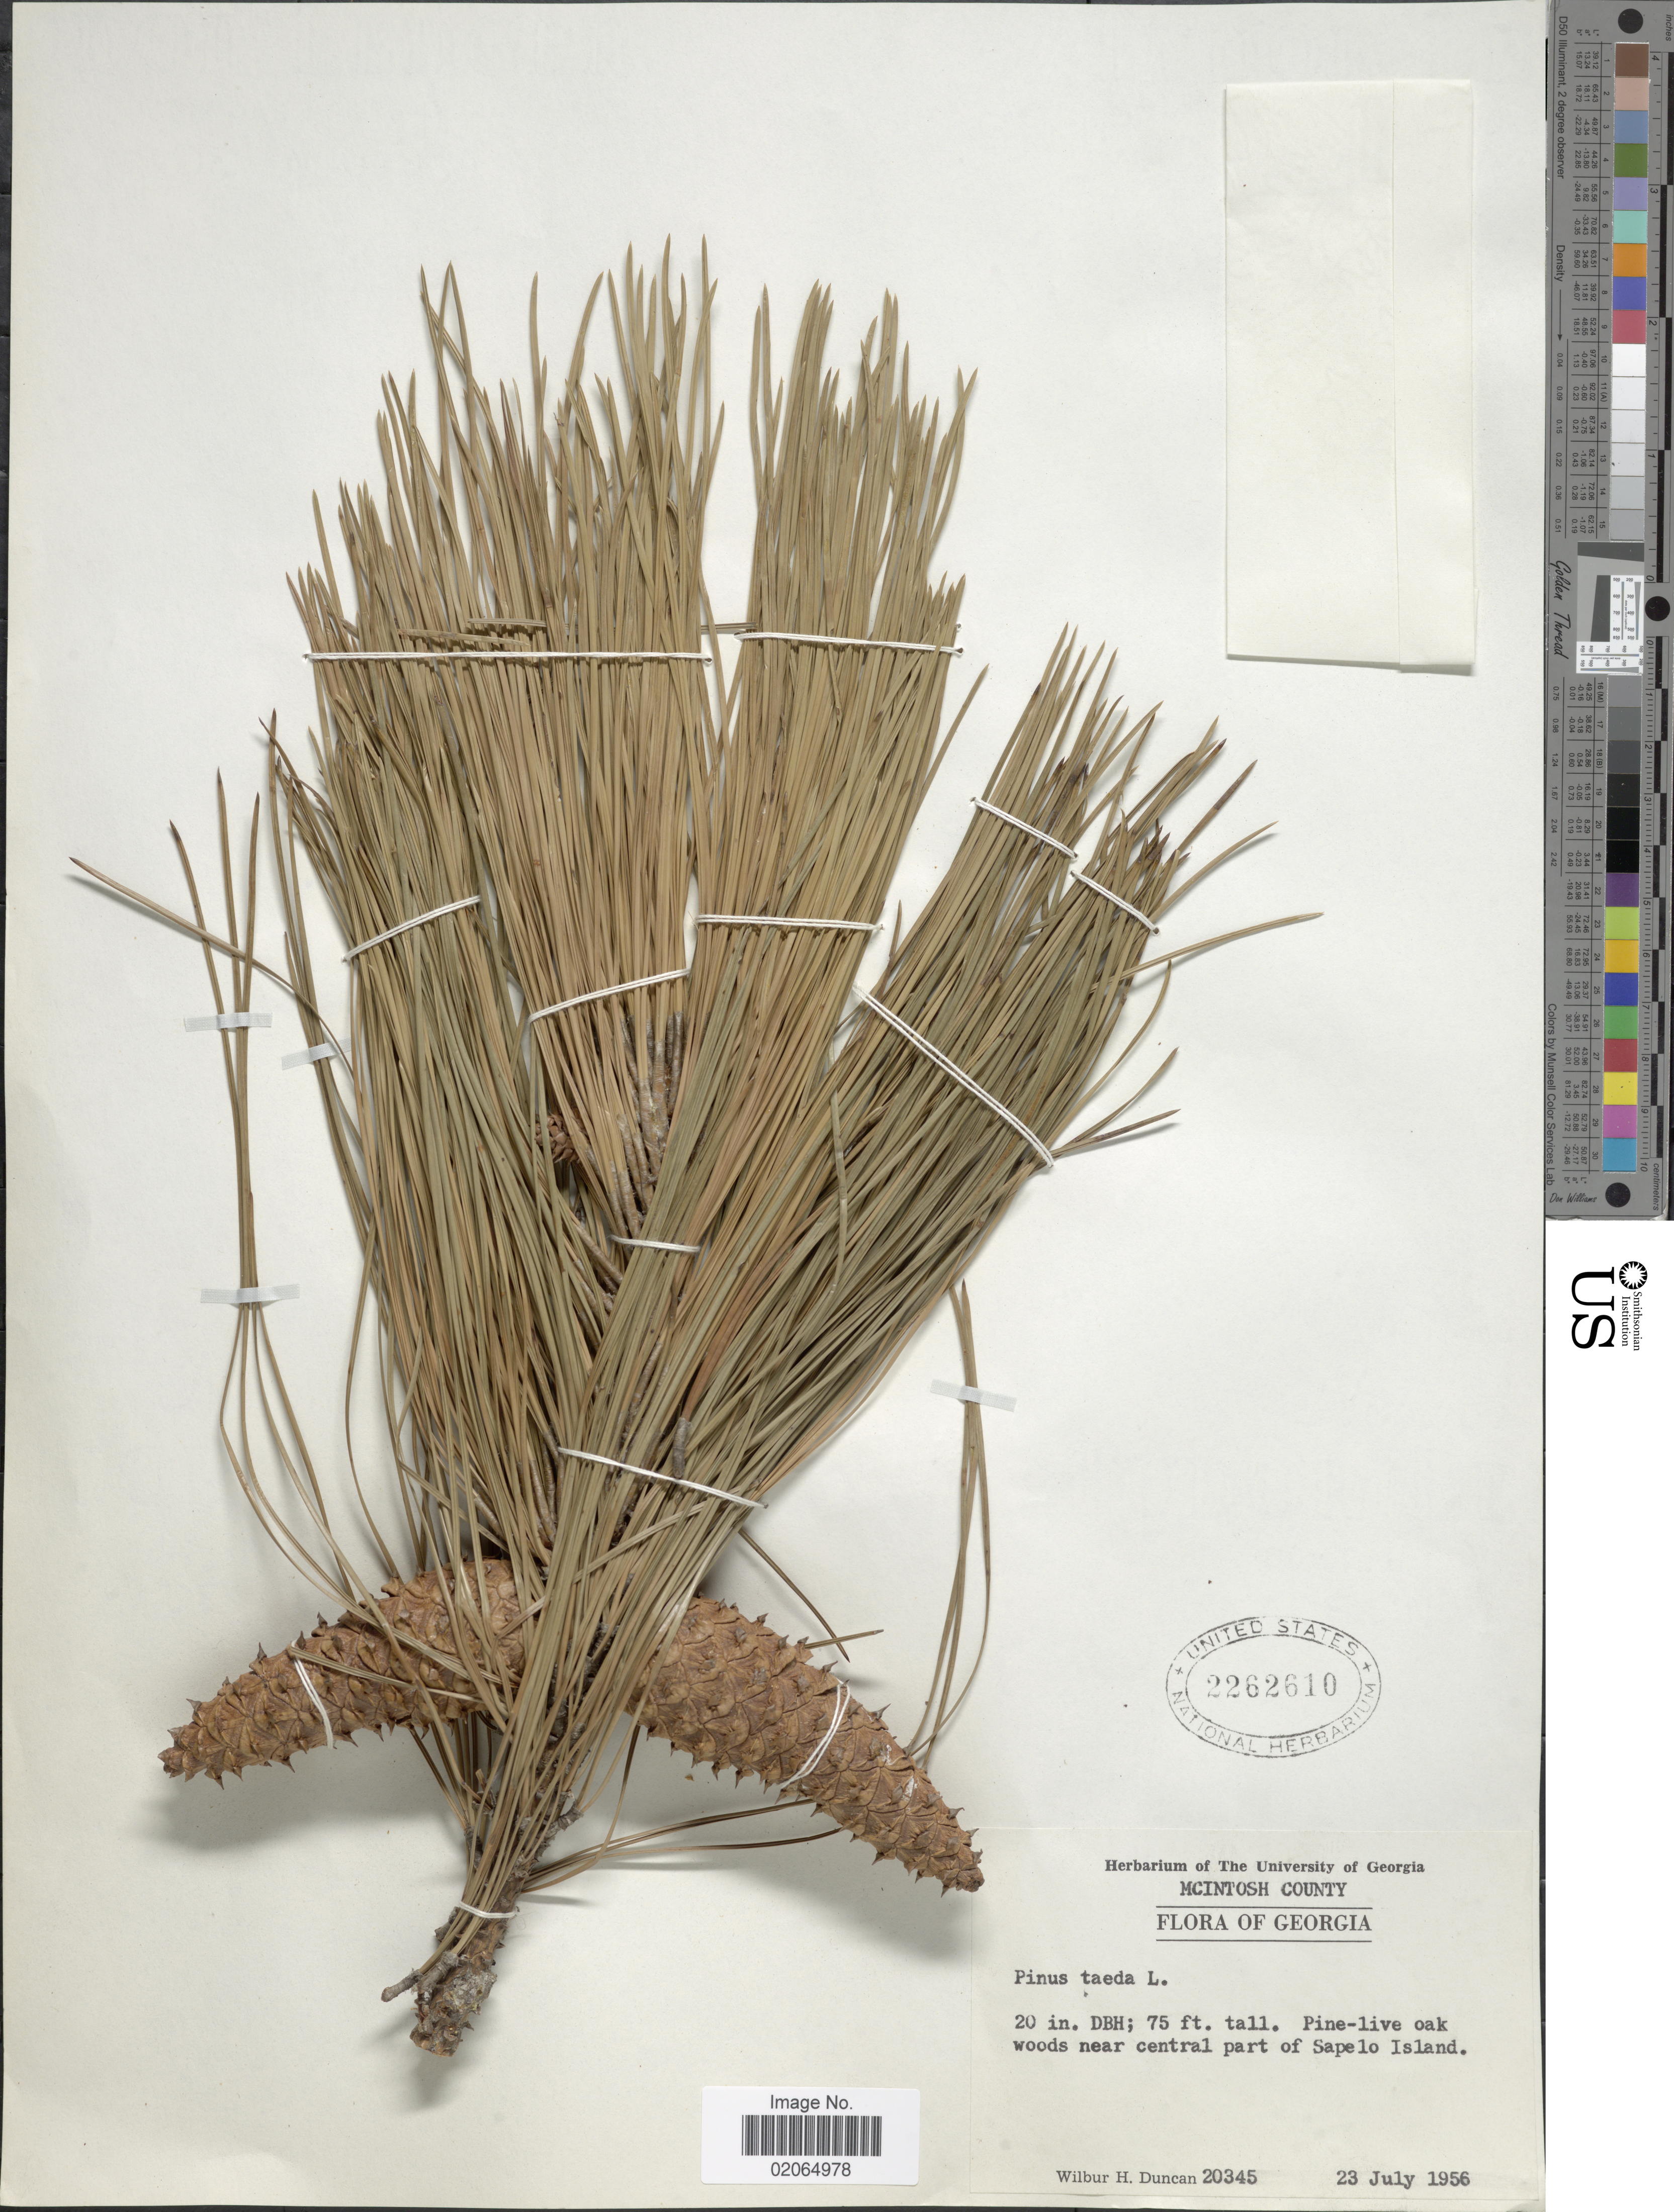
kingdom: Plantae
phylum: Tracheophyta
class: Pinopsida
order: Pinales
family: Pinaceae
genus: Pinus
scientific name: Pinus taeda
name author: L.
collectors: W. H. Duncan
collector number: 20345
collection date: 1956-07-23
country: United States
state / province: Georgia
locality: McIntosh County, near central part of Sapelo Island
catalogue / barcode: US 2262610